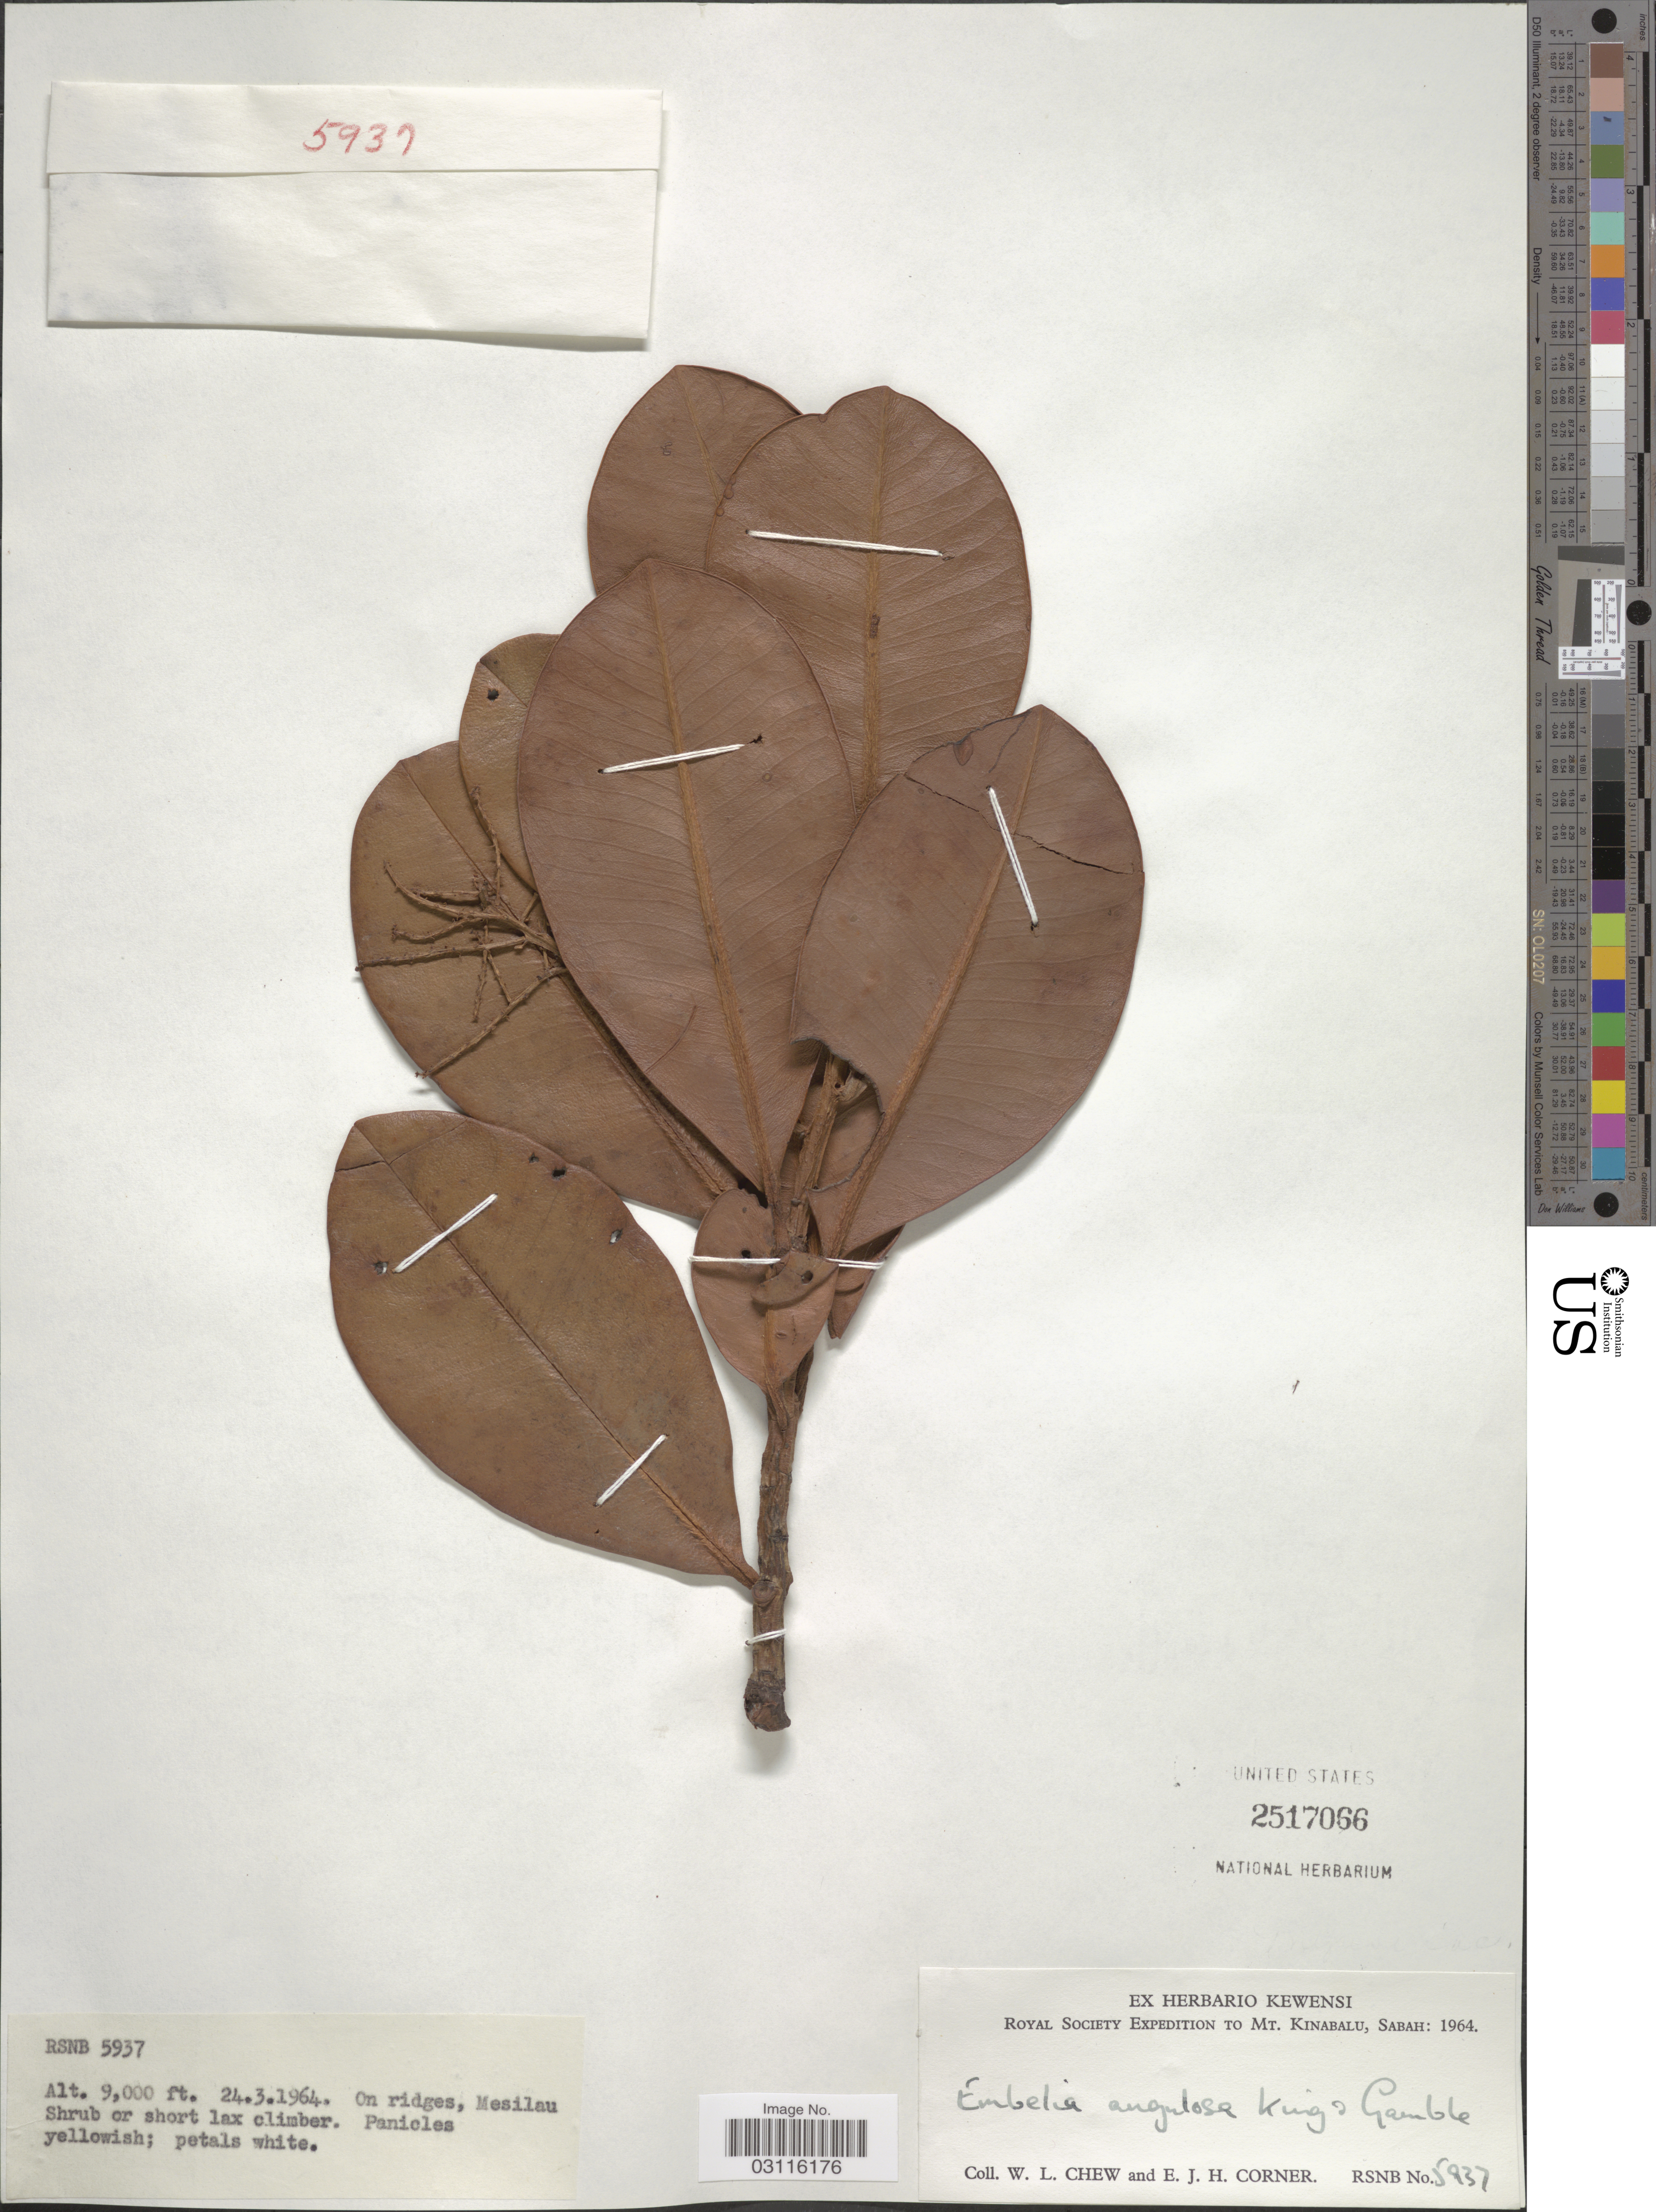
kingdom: Plantae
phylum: Tracheophyta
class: Magnoliopsida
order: Ericales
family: Primulaceae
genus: Embelia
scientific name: Embelia angulosa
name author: King & Gamble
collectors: W. Chew & E. Corner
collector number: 5937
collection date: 1964-03-24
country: Malaysia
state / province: Sabah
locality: On ridges, Mesilau. Mt. Kinabalu.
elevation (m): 2743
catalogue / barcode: US 2517066